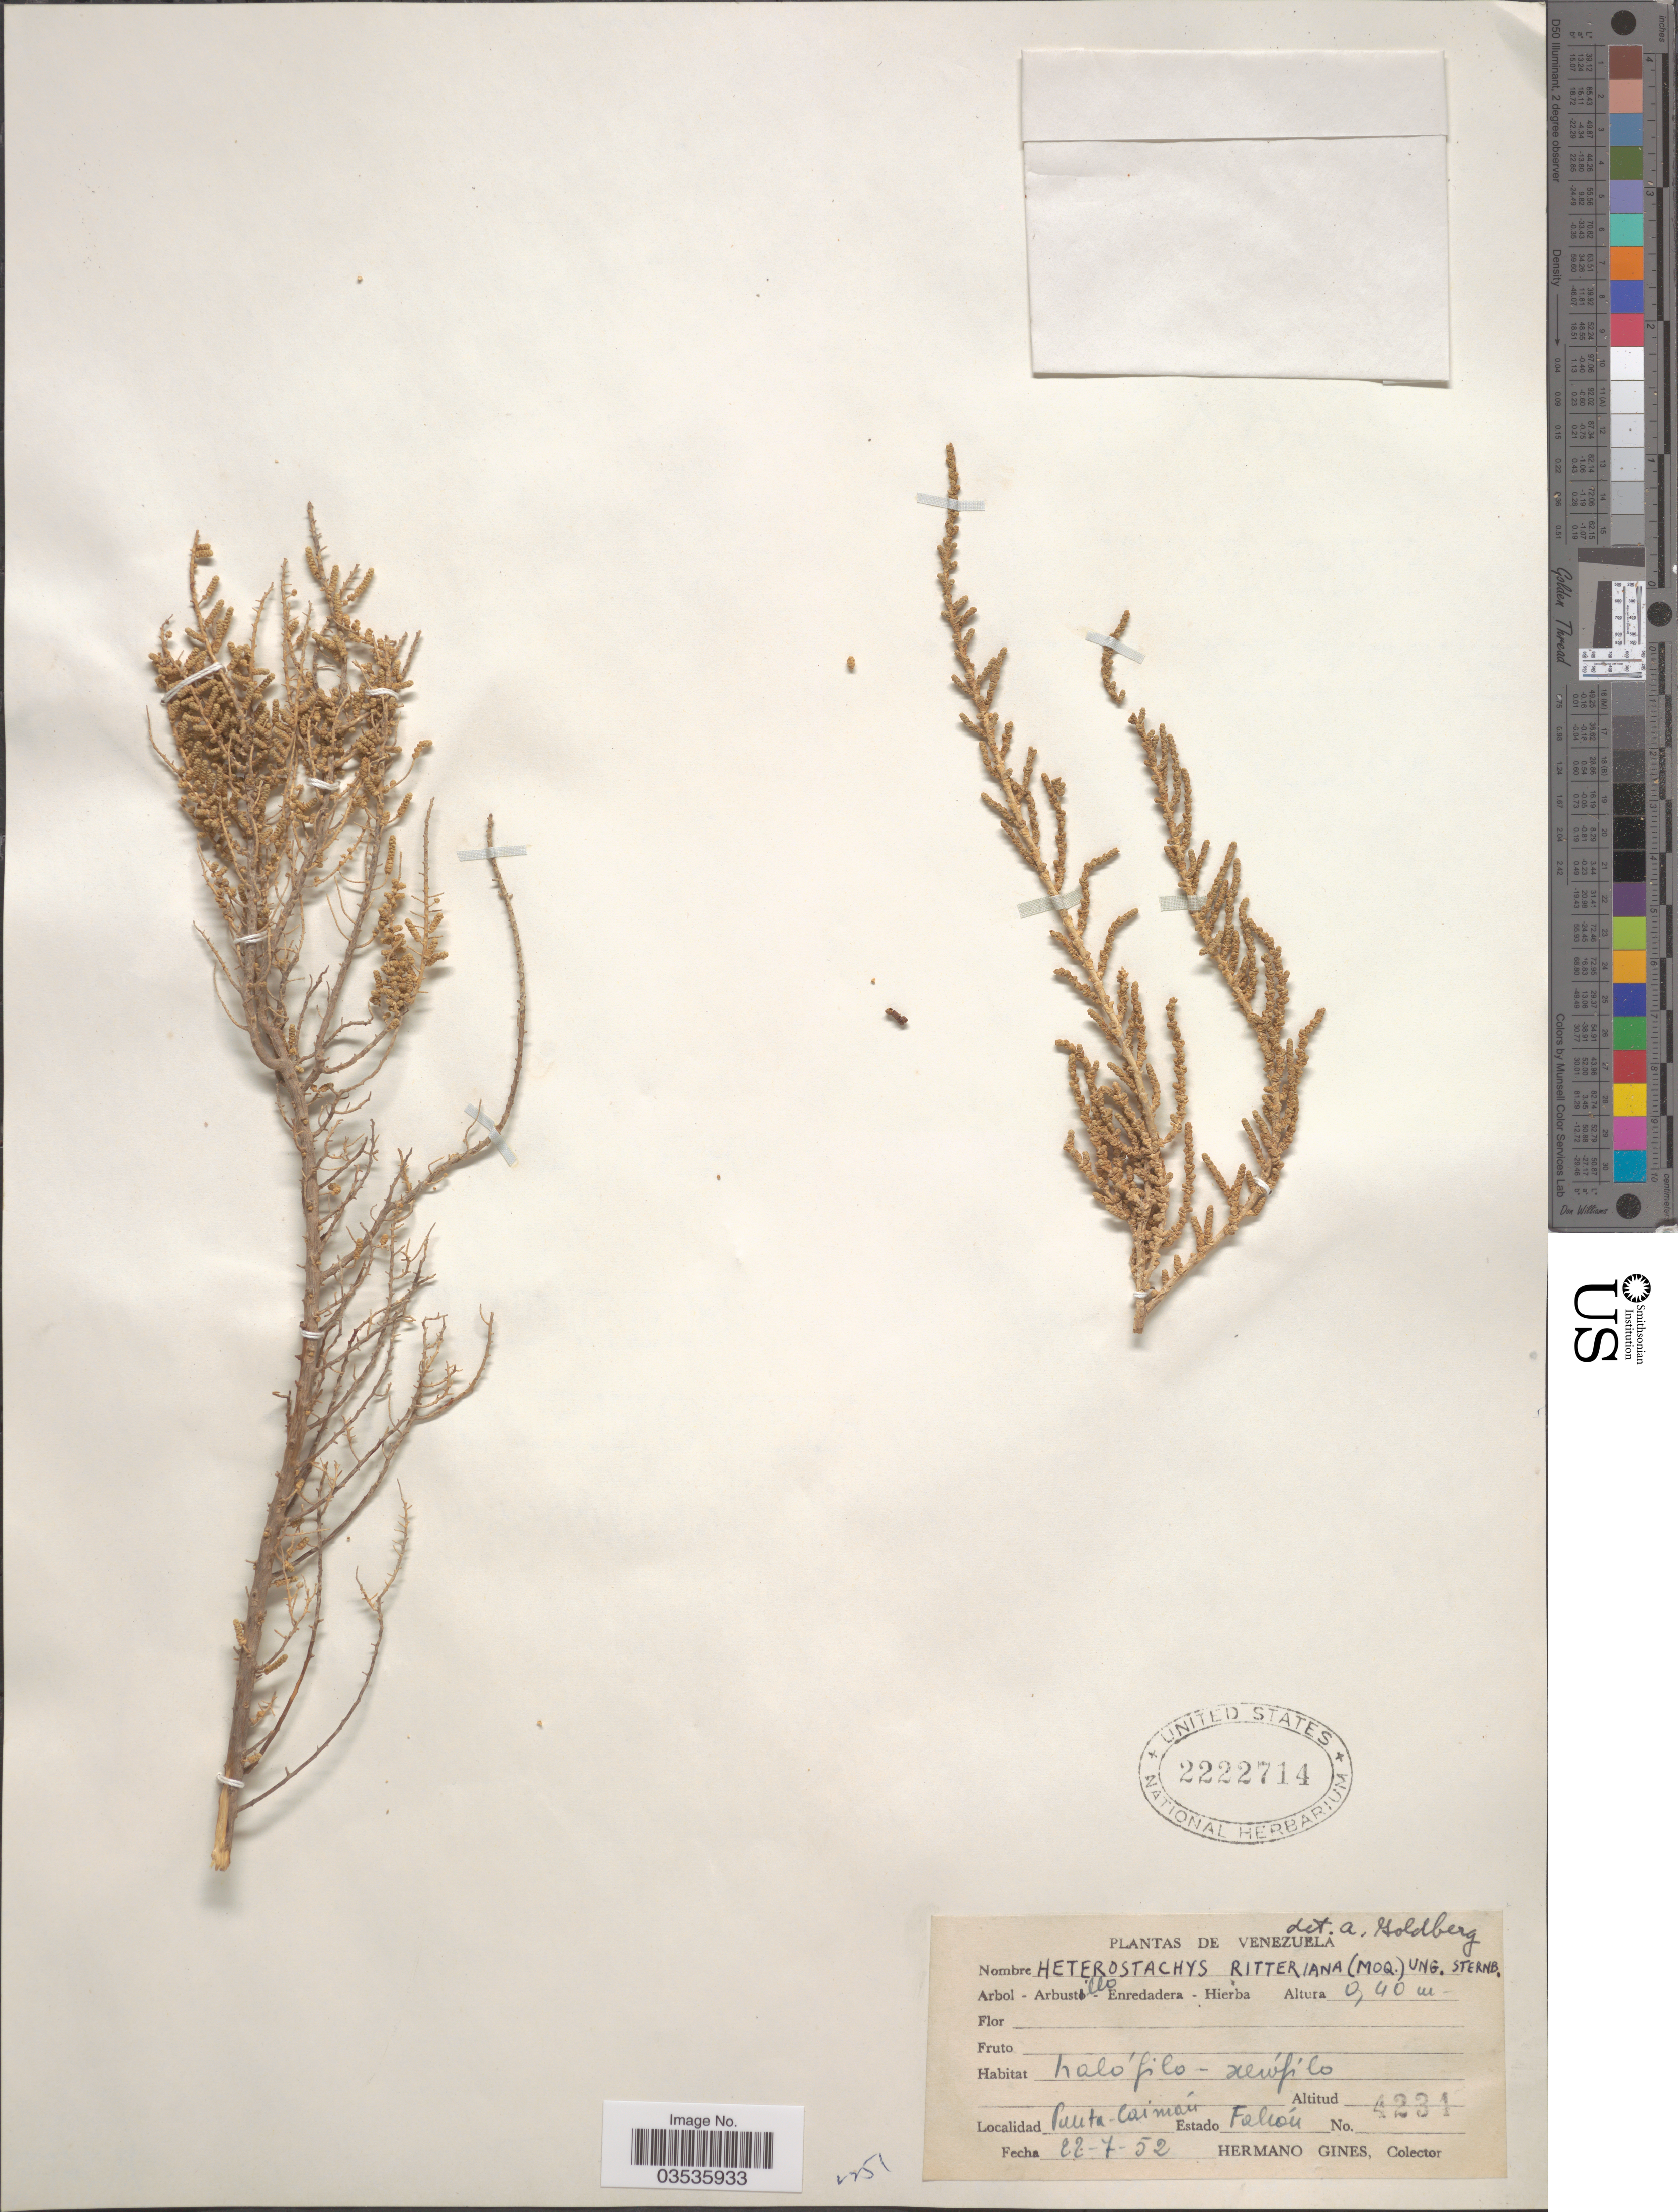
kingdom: Plantae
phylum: Tracheophyta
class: Magnoliopsida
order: Caryophyllales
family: Amaranthaceae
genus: Heterostachys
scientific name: Heterostachys ritteriana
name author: (Moq.) Ung.-Sternb.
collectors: Bro. Gines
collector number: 4231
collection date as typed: Transcribed d/m/y: 22/7/52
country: Venezuela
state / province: Falcón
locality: Punta-Caimán.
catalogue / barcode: US 2222714